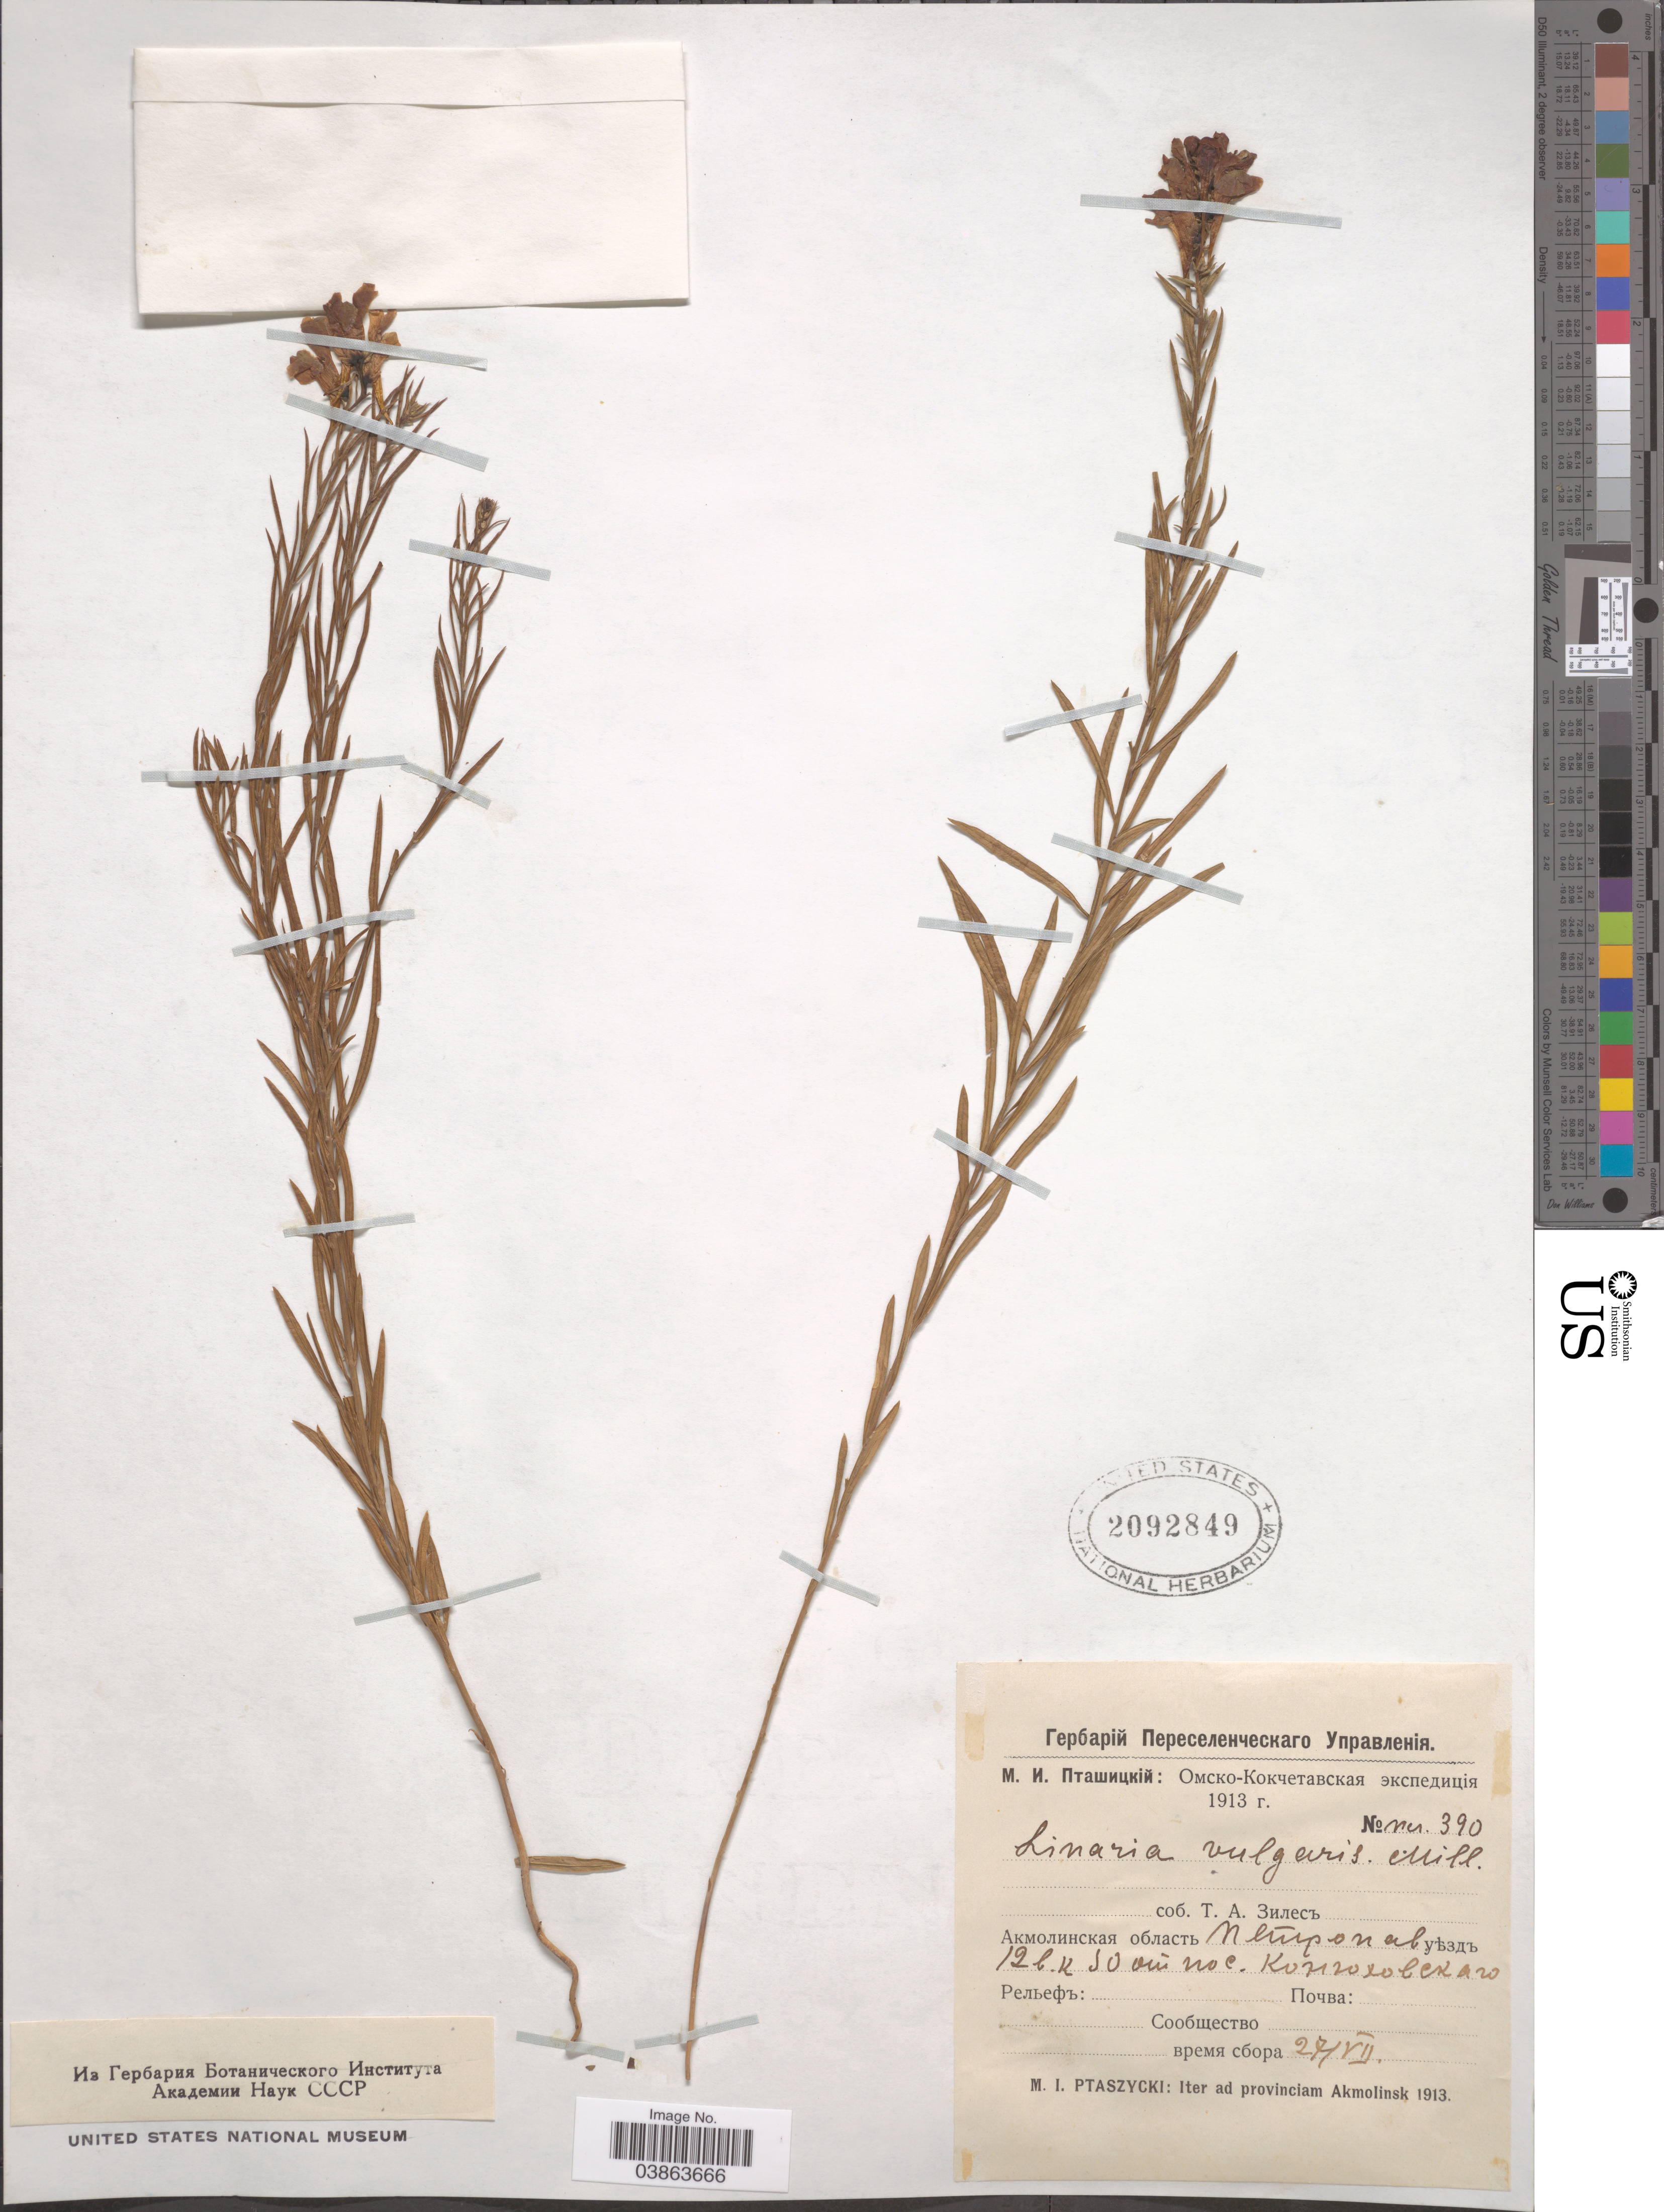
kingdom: Plantae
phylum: Tracheophyta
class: Magnoliopsida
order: Lamiales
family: Plantaginaceae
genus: Linaria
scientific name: Linaria vulgaris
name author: Mill.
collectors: M. Ptaszycki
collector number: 390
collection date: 1913-07-27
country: Kazakhstan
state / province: North Kazakhstan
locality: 12 km from Konyukhovskiy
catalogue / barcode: US 2092849